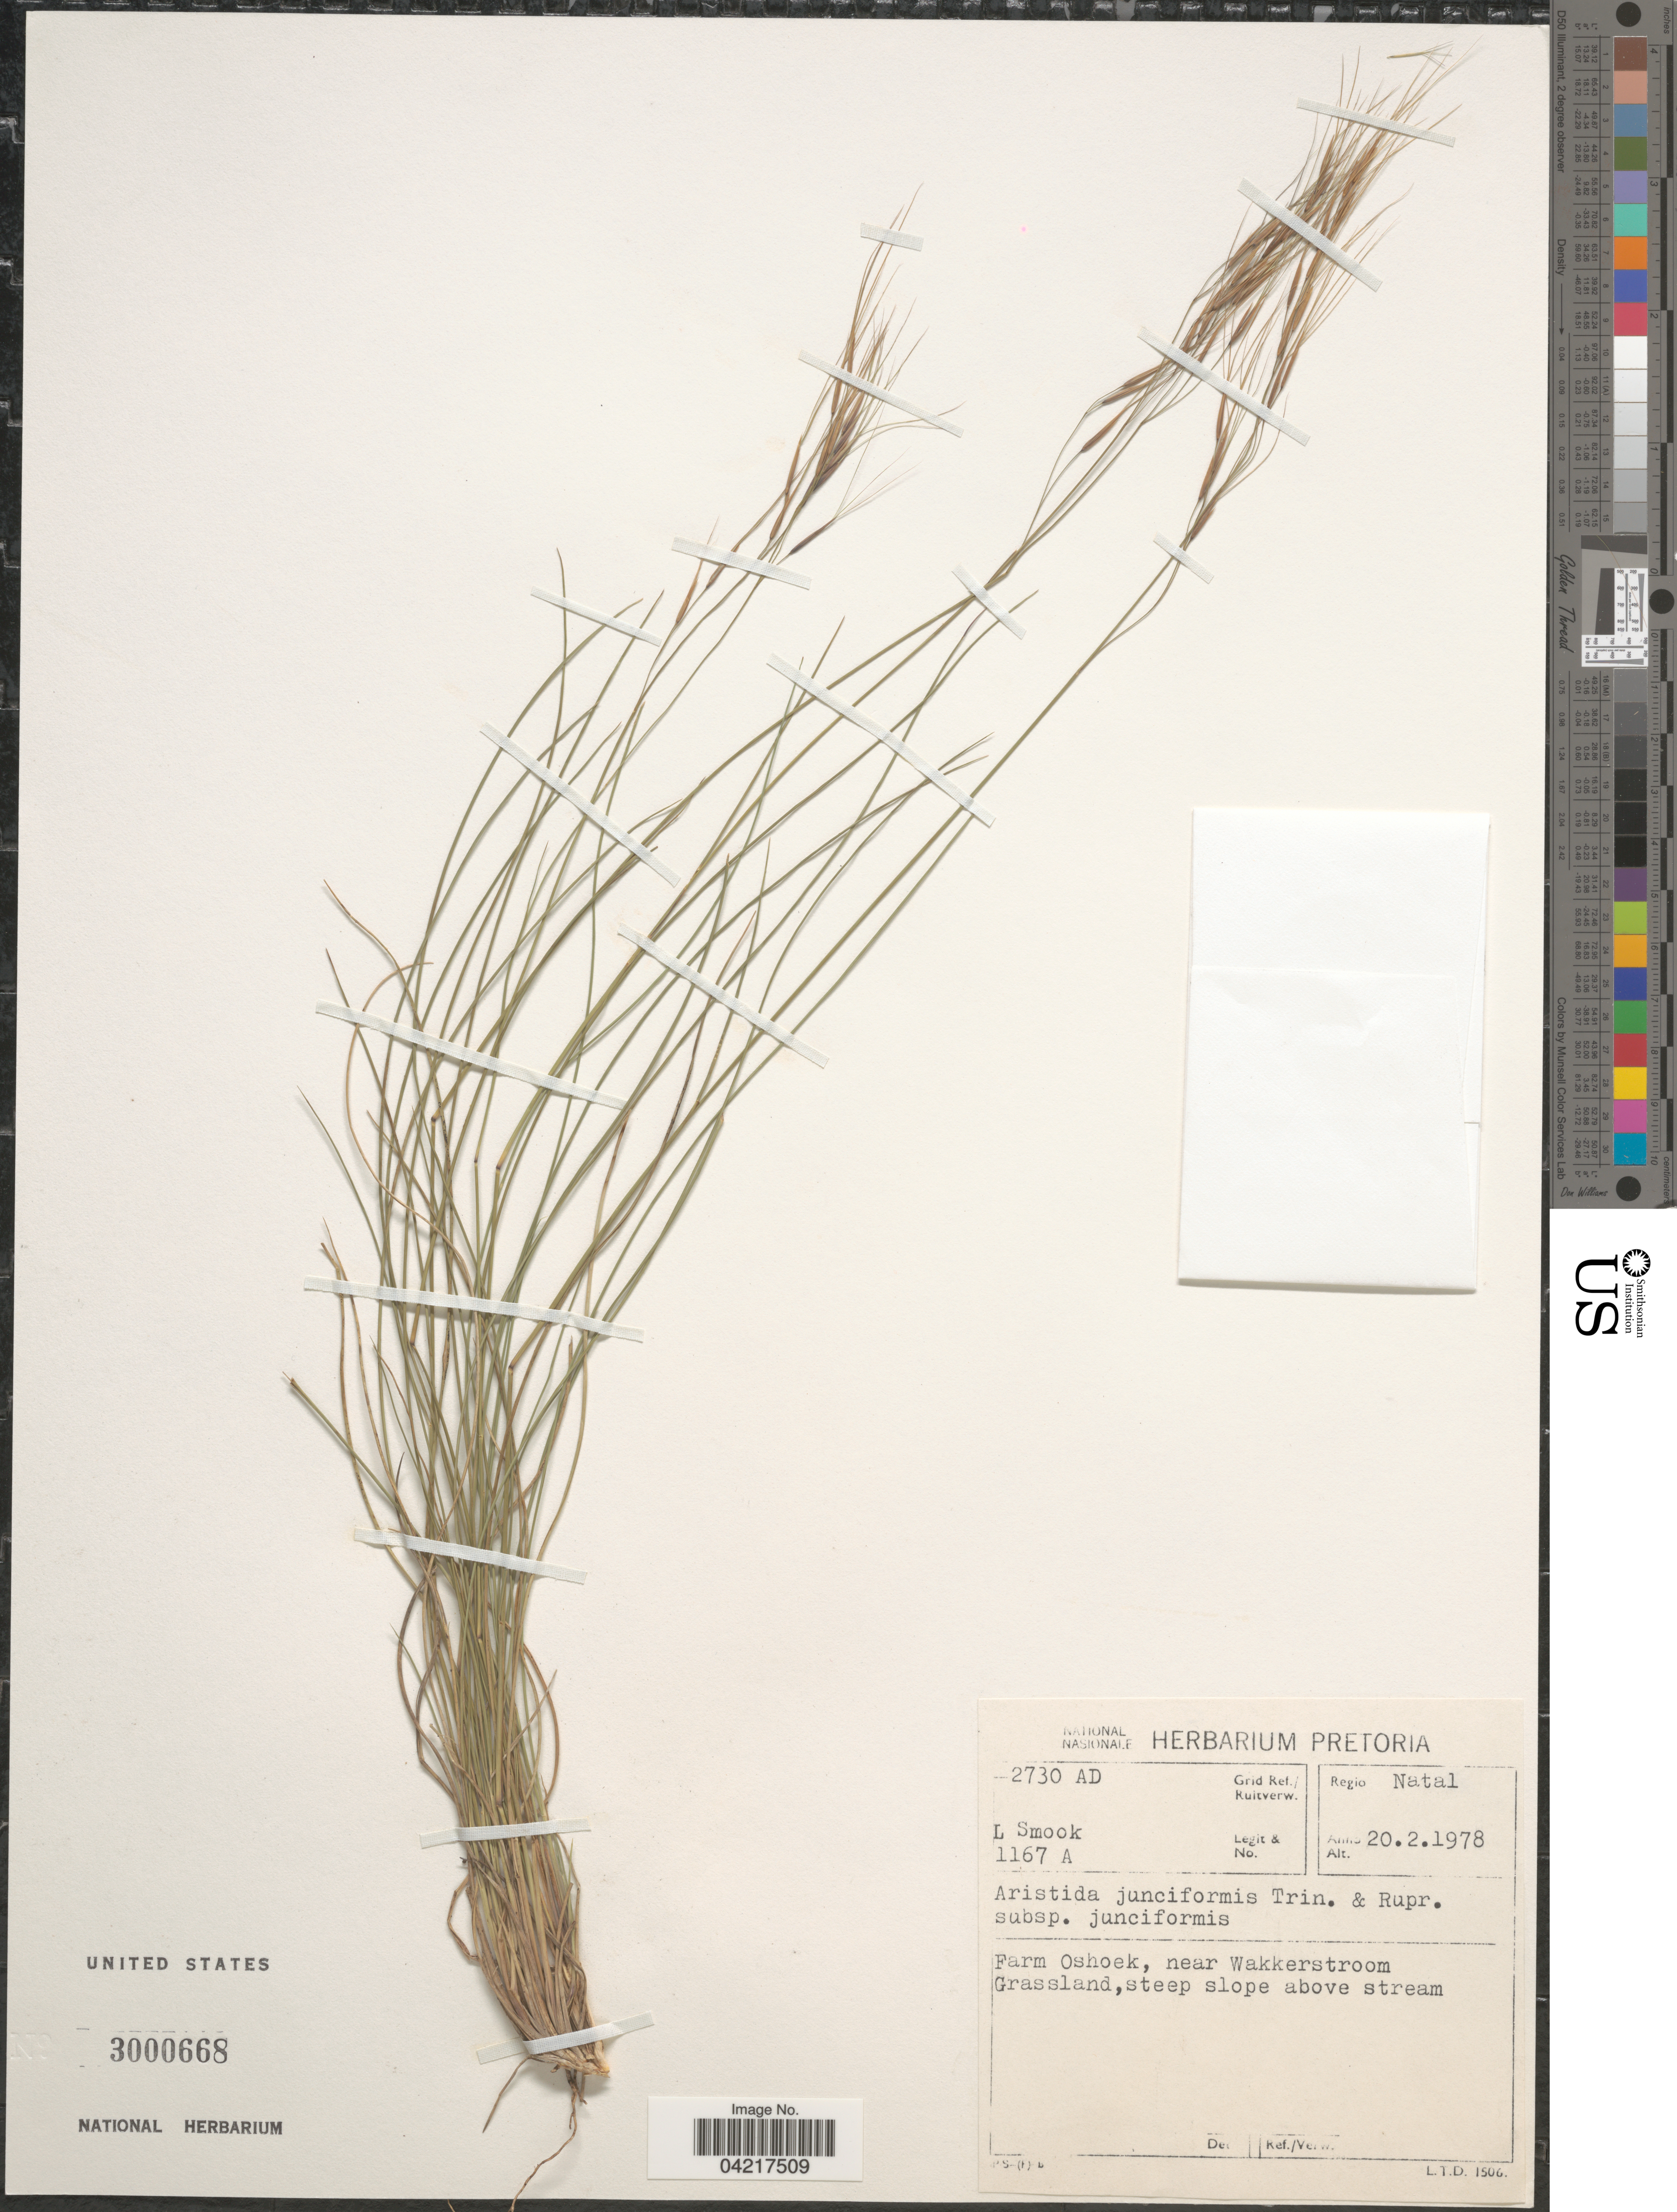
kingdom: Plantae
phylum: Tracheophyta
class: Liliopsida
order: Poales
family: Poaceae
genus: Aristida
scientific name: Aristida junciformis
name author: Trin. & Rupr.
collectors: L. Smook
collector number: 1167A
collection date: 1978-02-20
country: South Africa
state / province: KwaZulu-Natal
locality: Regio Natal. 3720 AD Grid Ref. Farm Oshoek, near Wakkerstroom. Grassland, steep slope above stream.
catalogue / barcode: US 3000668